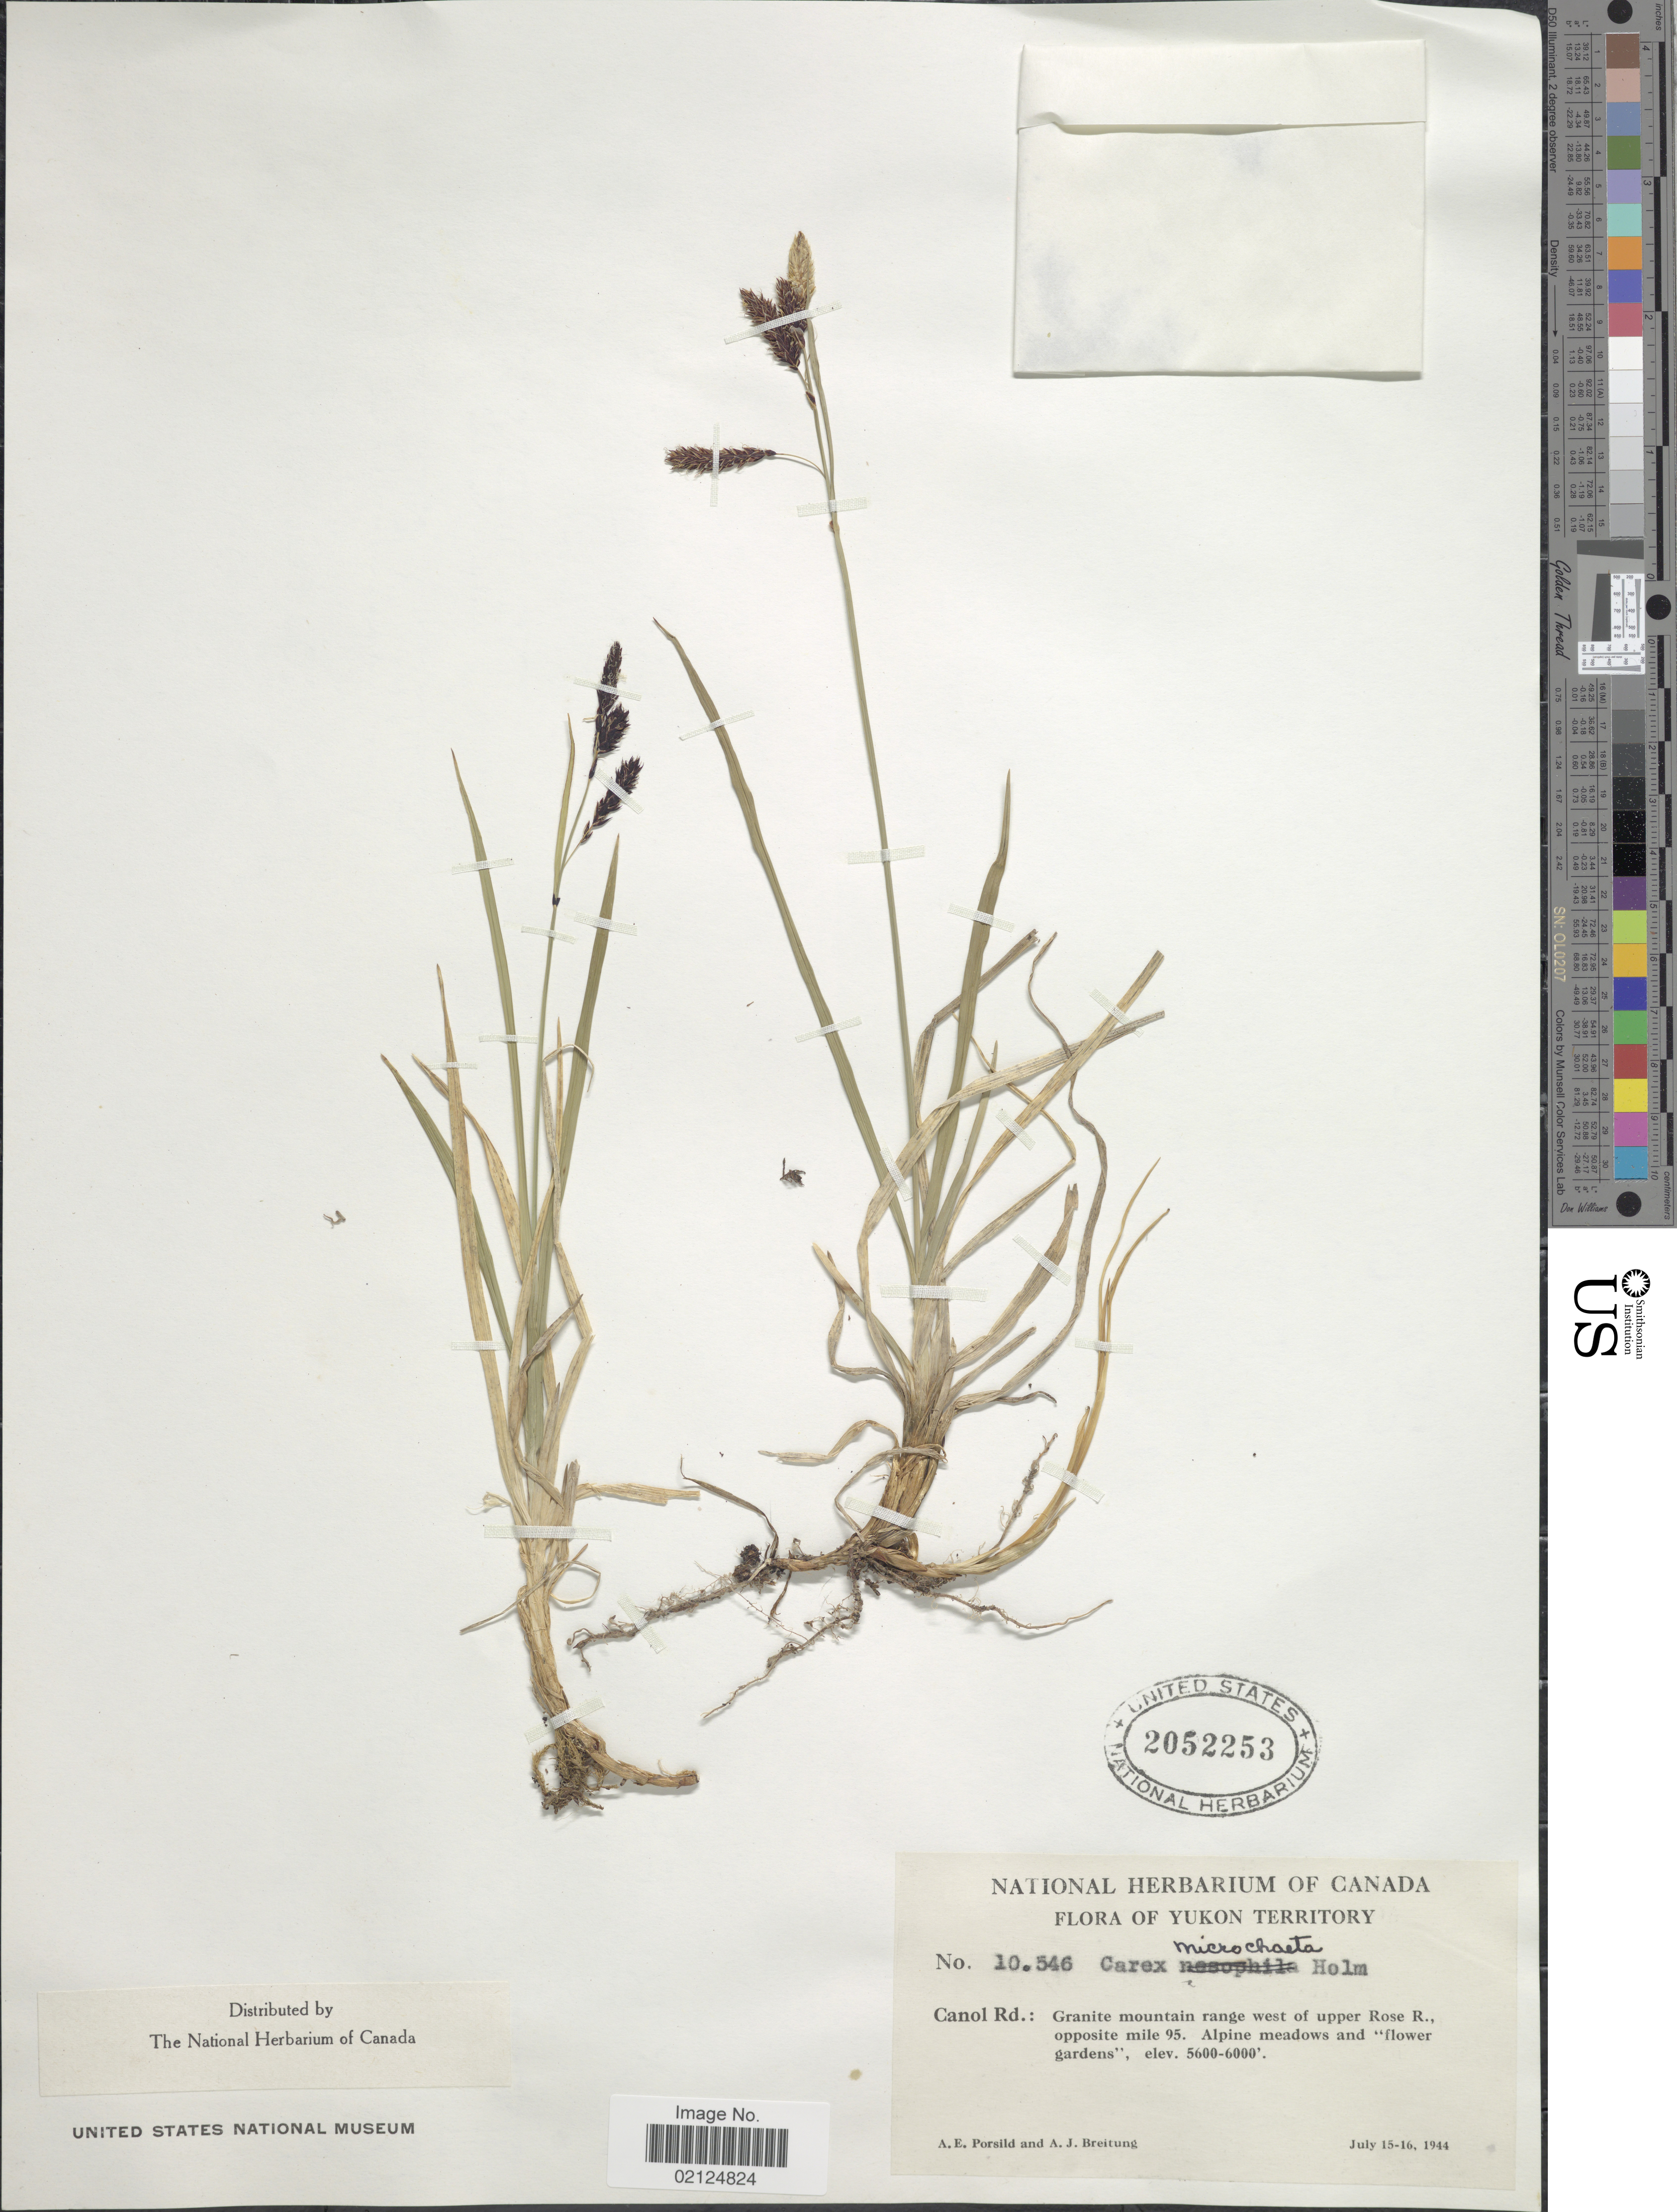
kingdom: Plantae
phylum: Tracheophyta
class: Liliopsida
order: Poales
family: Cyperaceae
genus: Carex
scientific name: Carex microchaeta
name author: Holm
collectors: A. E. Porsild & A. Breitung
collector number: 10346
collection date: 1944-07-15/1944-07-16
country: Canada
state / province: Yukon Territory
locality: Canol Rd.: Granite mountain range west of upper Rose R., opposite mile 95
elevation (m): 1707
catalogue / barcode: US 2052253